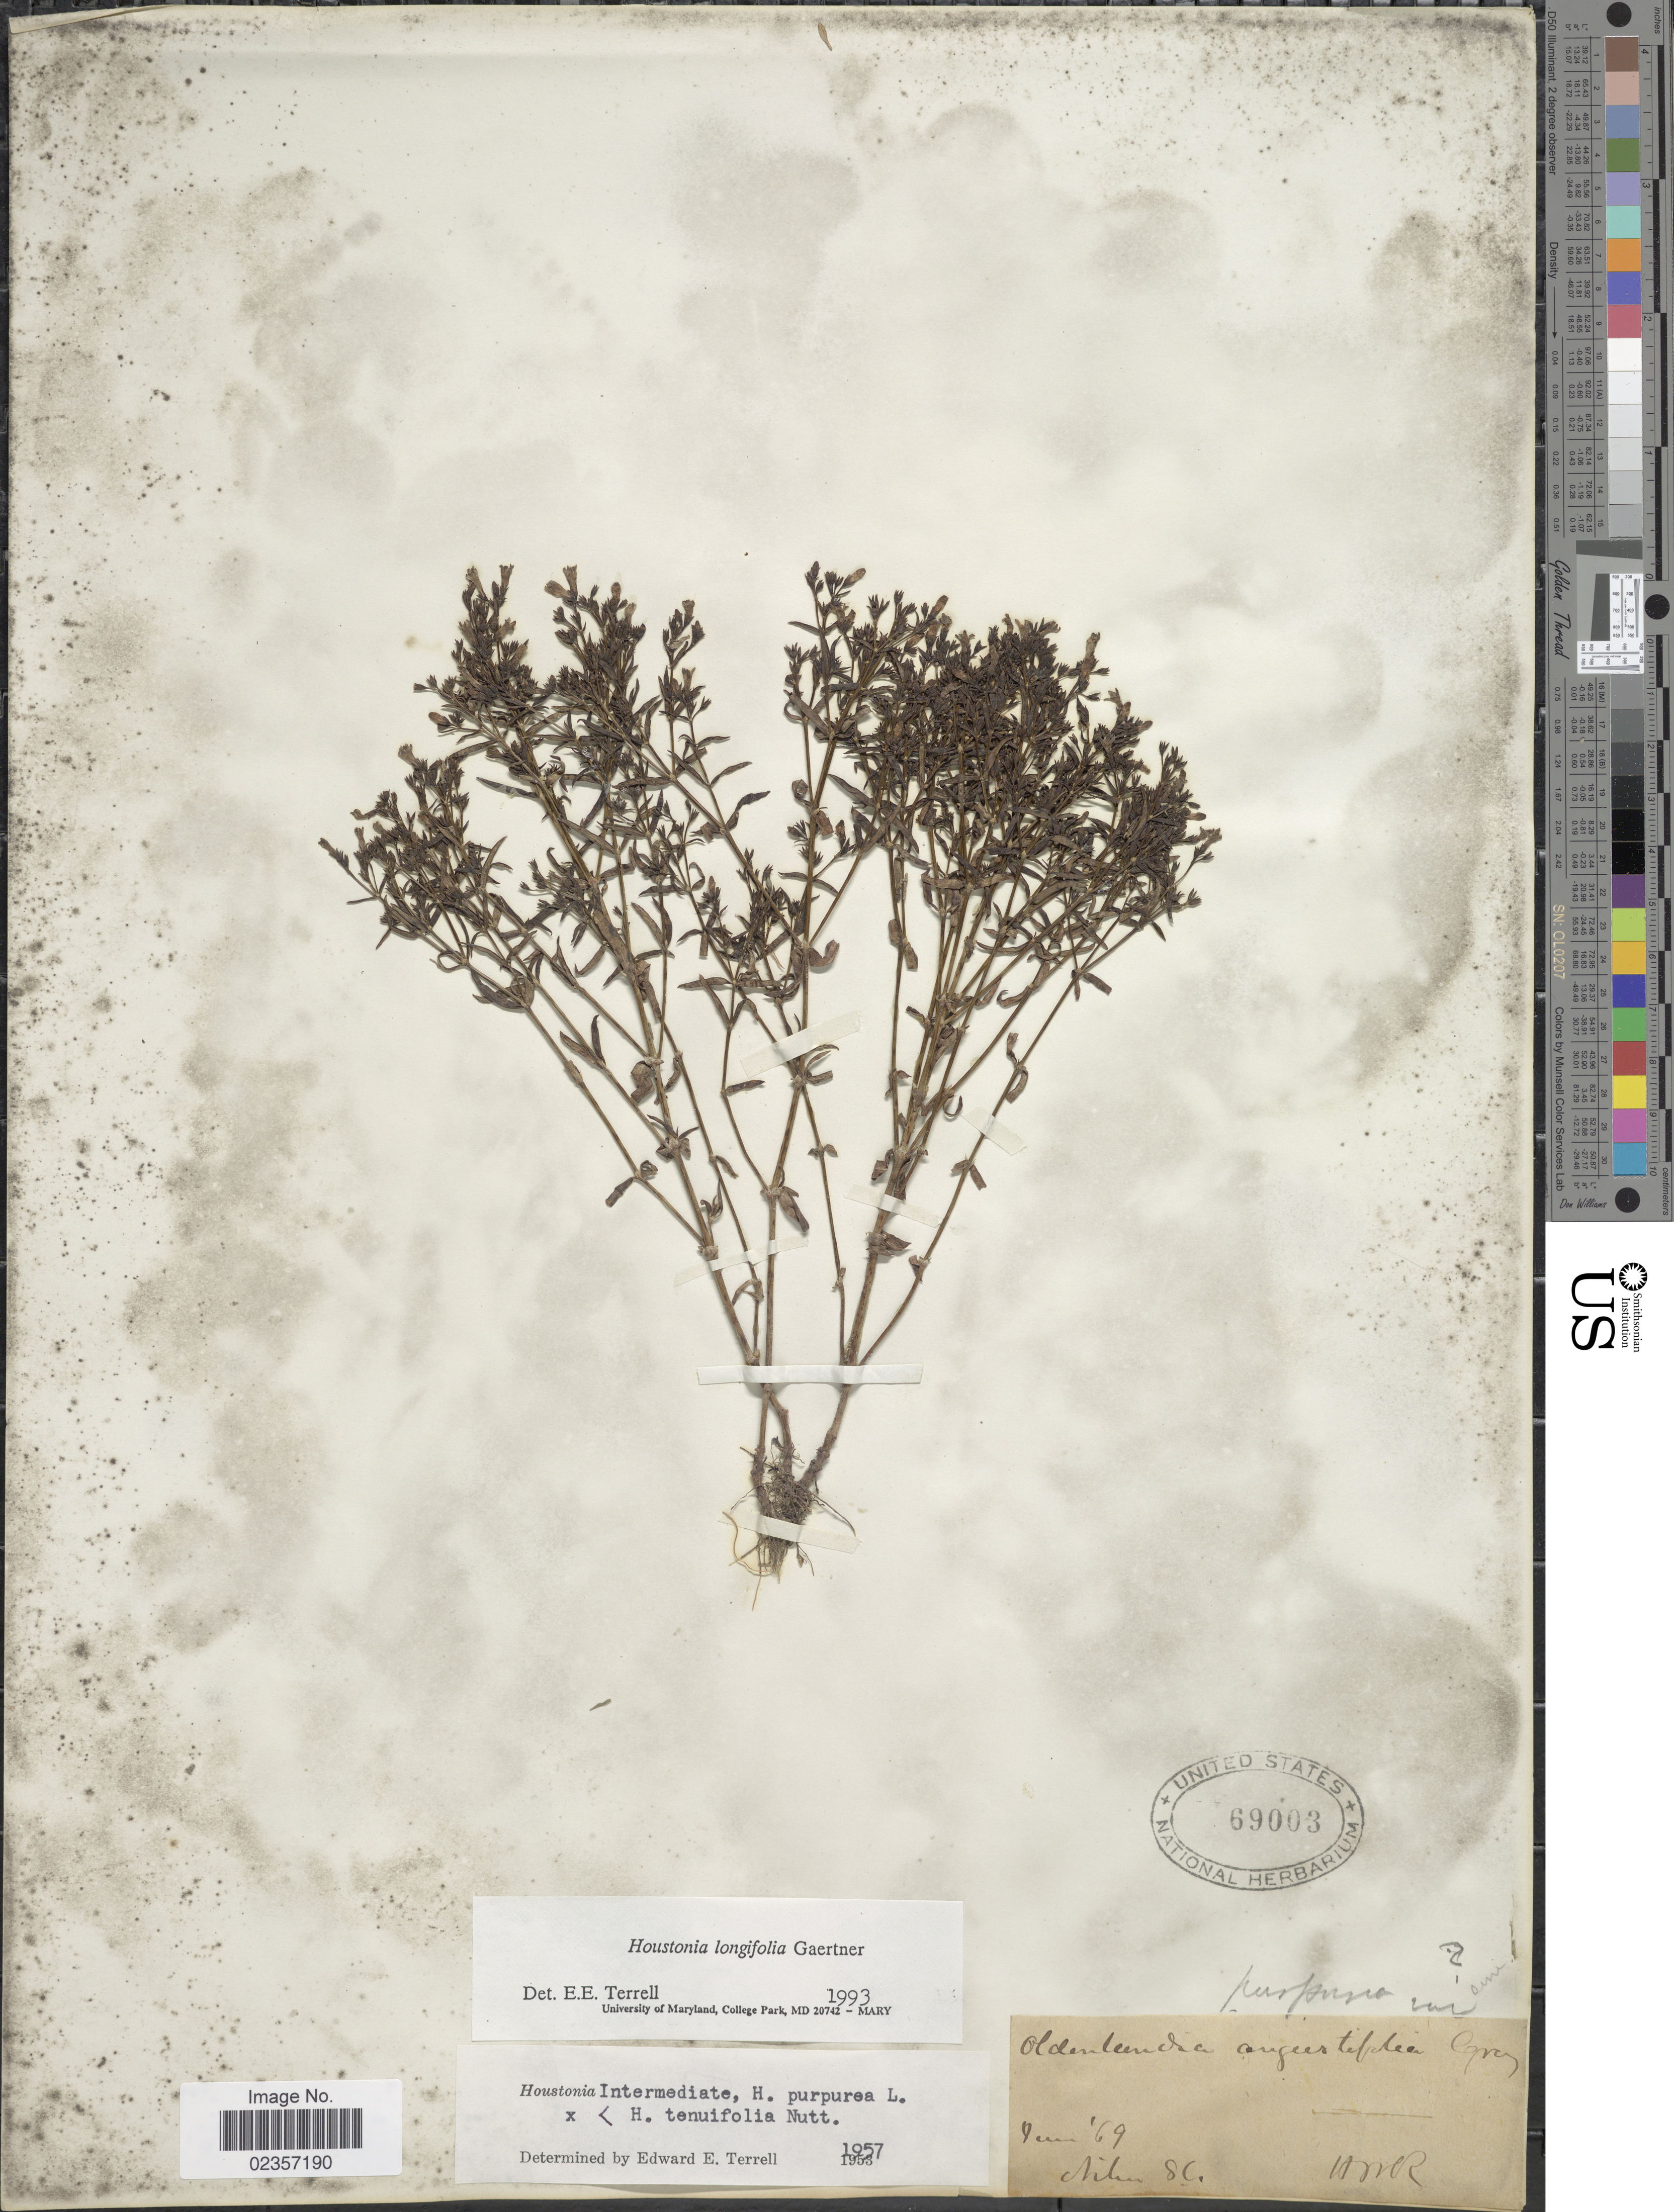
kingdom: Plantae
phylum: Tracheophyta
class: Magnoliopsida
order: Gentianales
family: Rubiaceae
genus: Houstonia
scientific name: Houstonia longifolia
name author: Gaertn.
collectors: H. W. R.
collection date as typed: Transcribed d/m/y: /6/69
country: United States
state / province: South Carolina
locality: Aiken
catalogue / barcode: US 69003